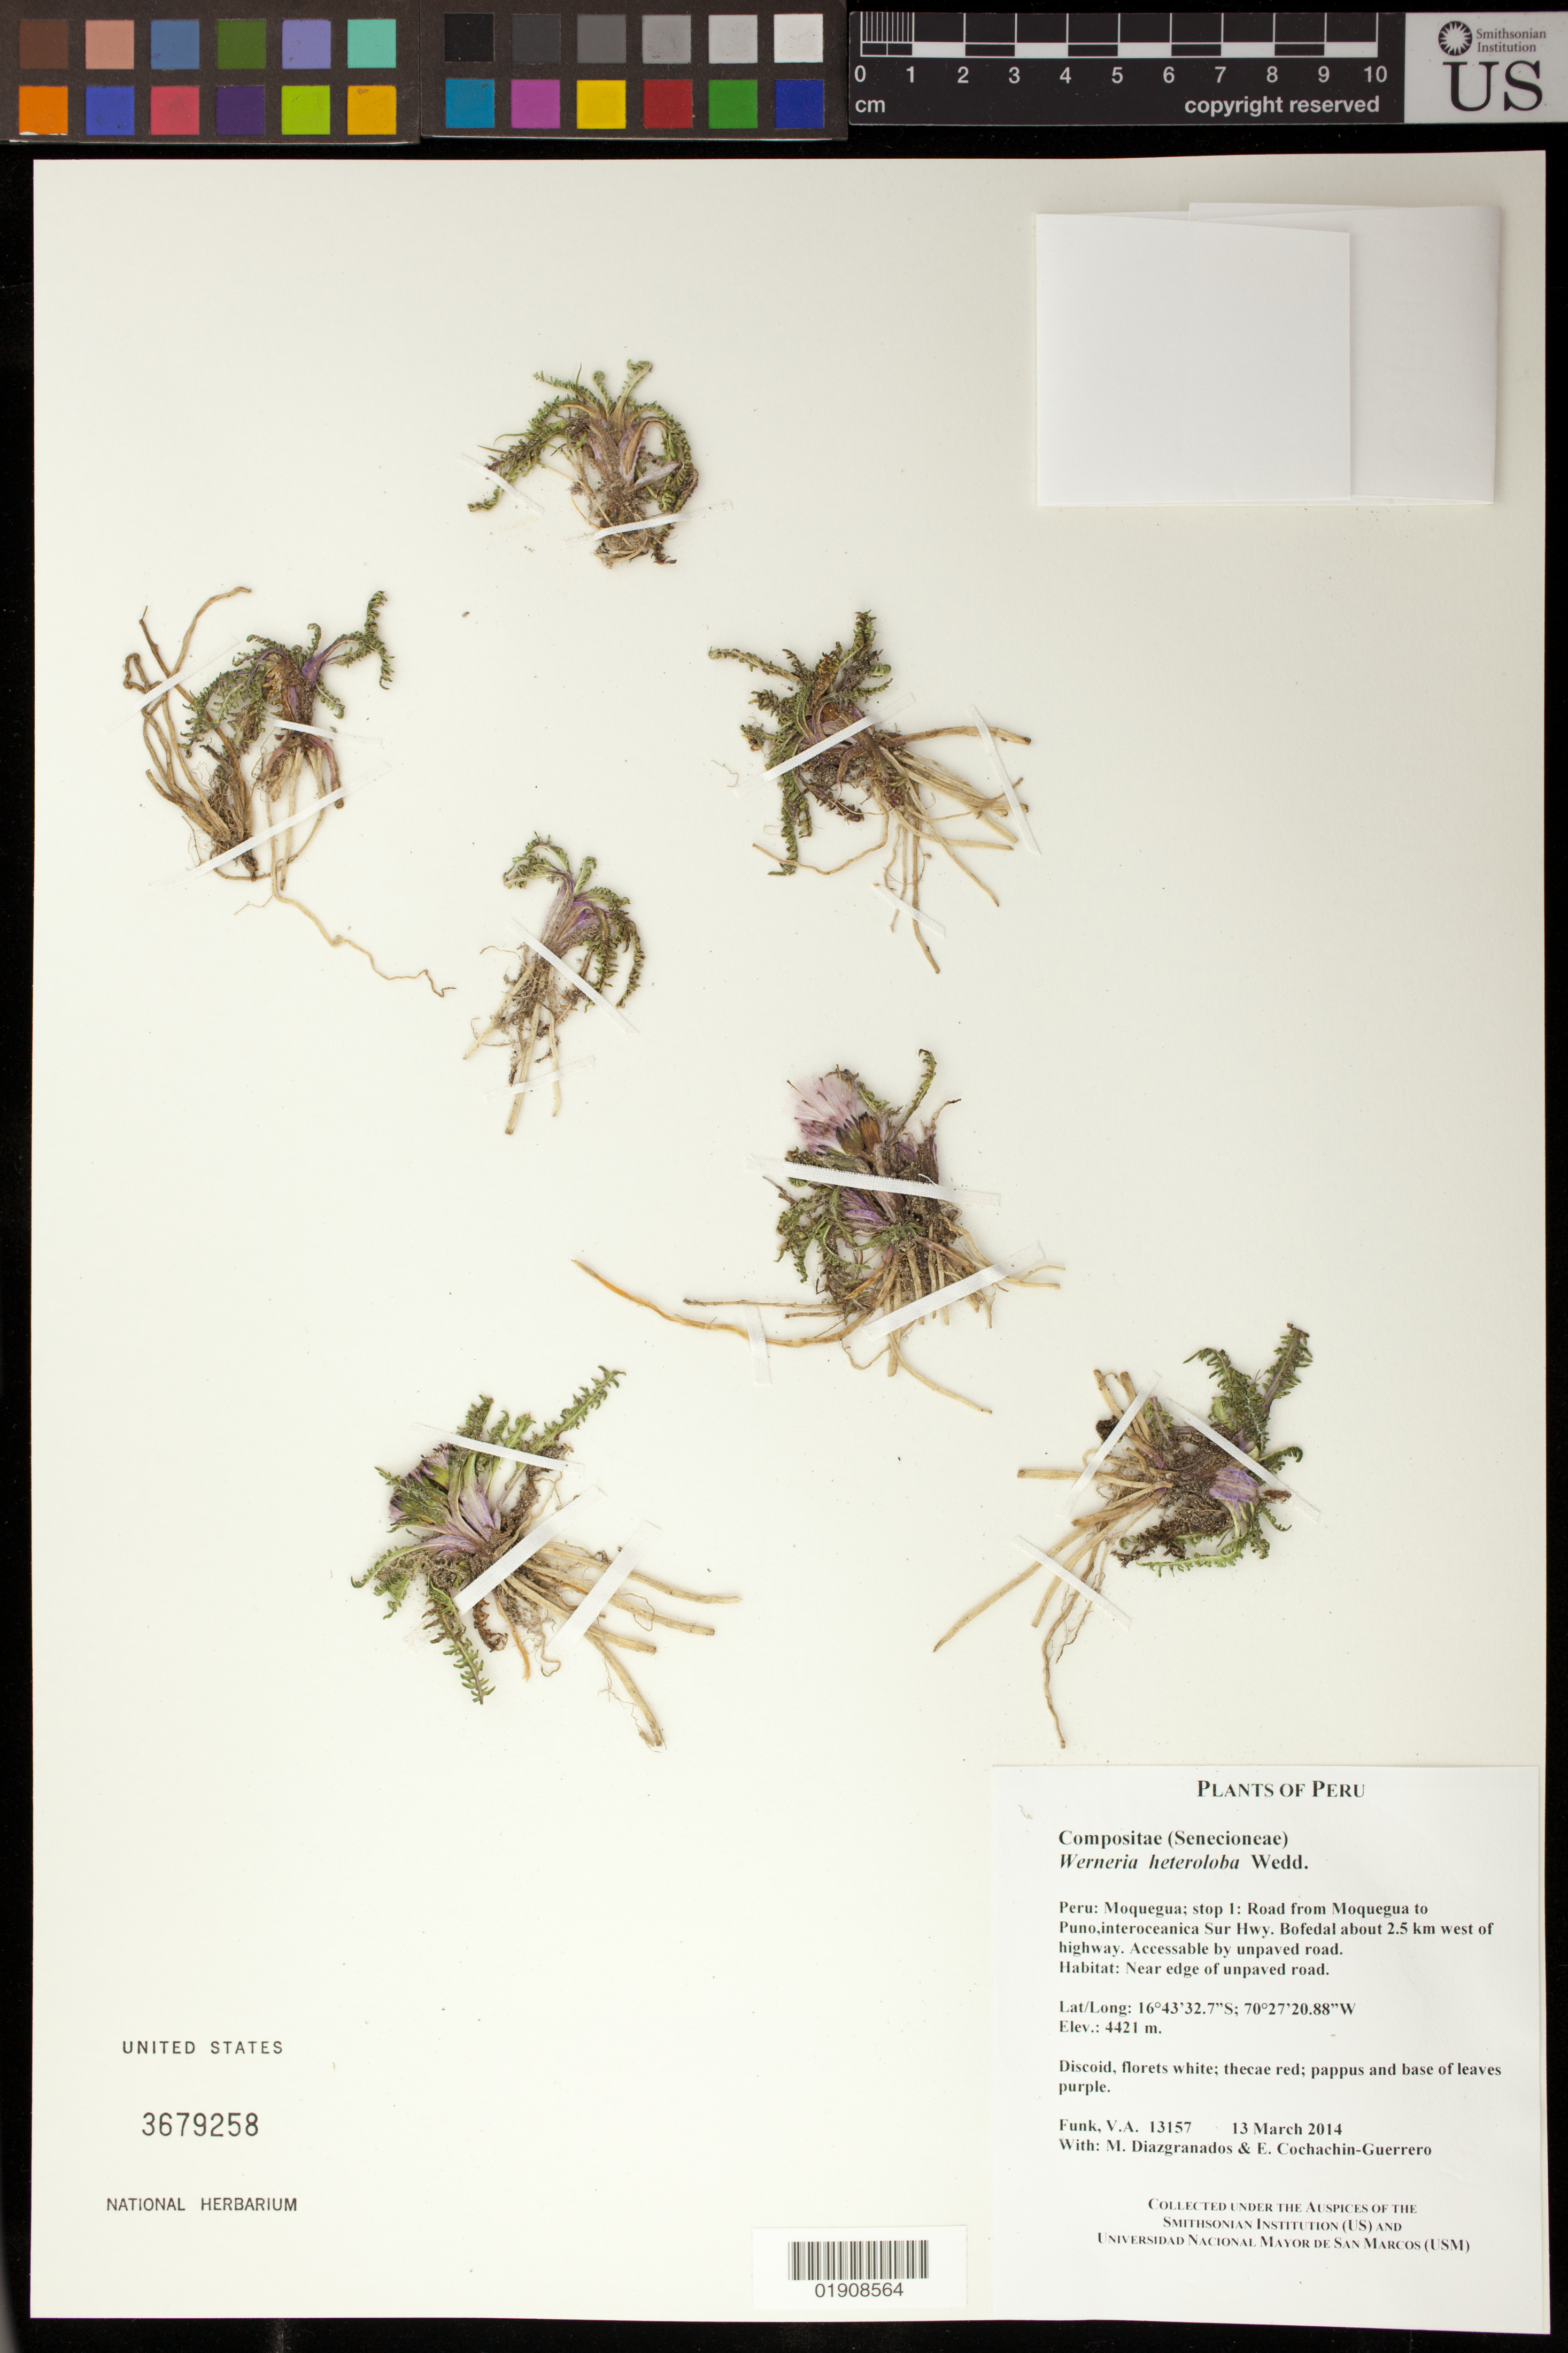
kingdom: Plantae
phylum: Tracheophyta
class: Magnoliopsida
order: Asterales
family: Asteraceae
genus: Werneria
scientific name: Werneria pinnatifida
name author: Remy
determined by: Calvo, Joel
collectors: M. Diazgranados C. & E. Cochachin Guerrero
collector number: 13157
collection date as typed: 13 March 2014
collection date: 2014-03-13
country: Peru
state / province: Moquegua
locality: Road from Moquegua to Puno, interoceanica Sur Hwy. Bofedal ca. 2.5 km W of highway. Accessable by unpaved road.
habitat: near edge of unpaved road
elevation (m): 4421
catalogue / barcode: US 3679258